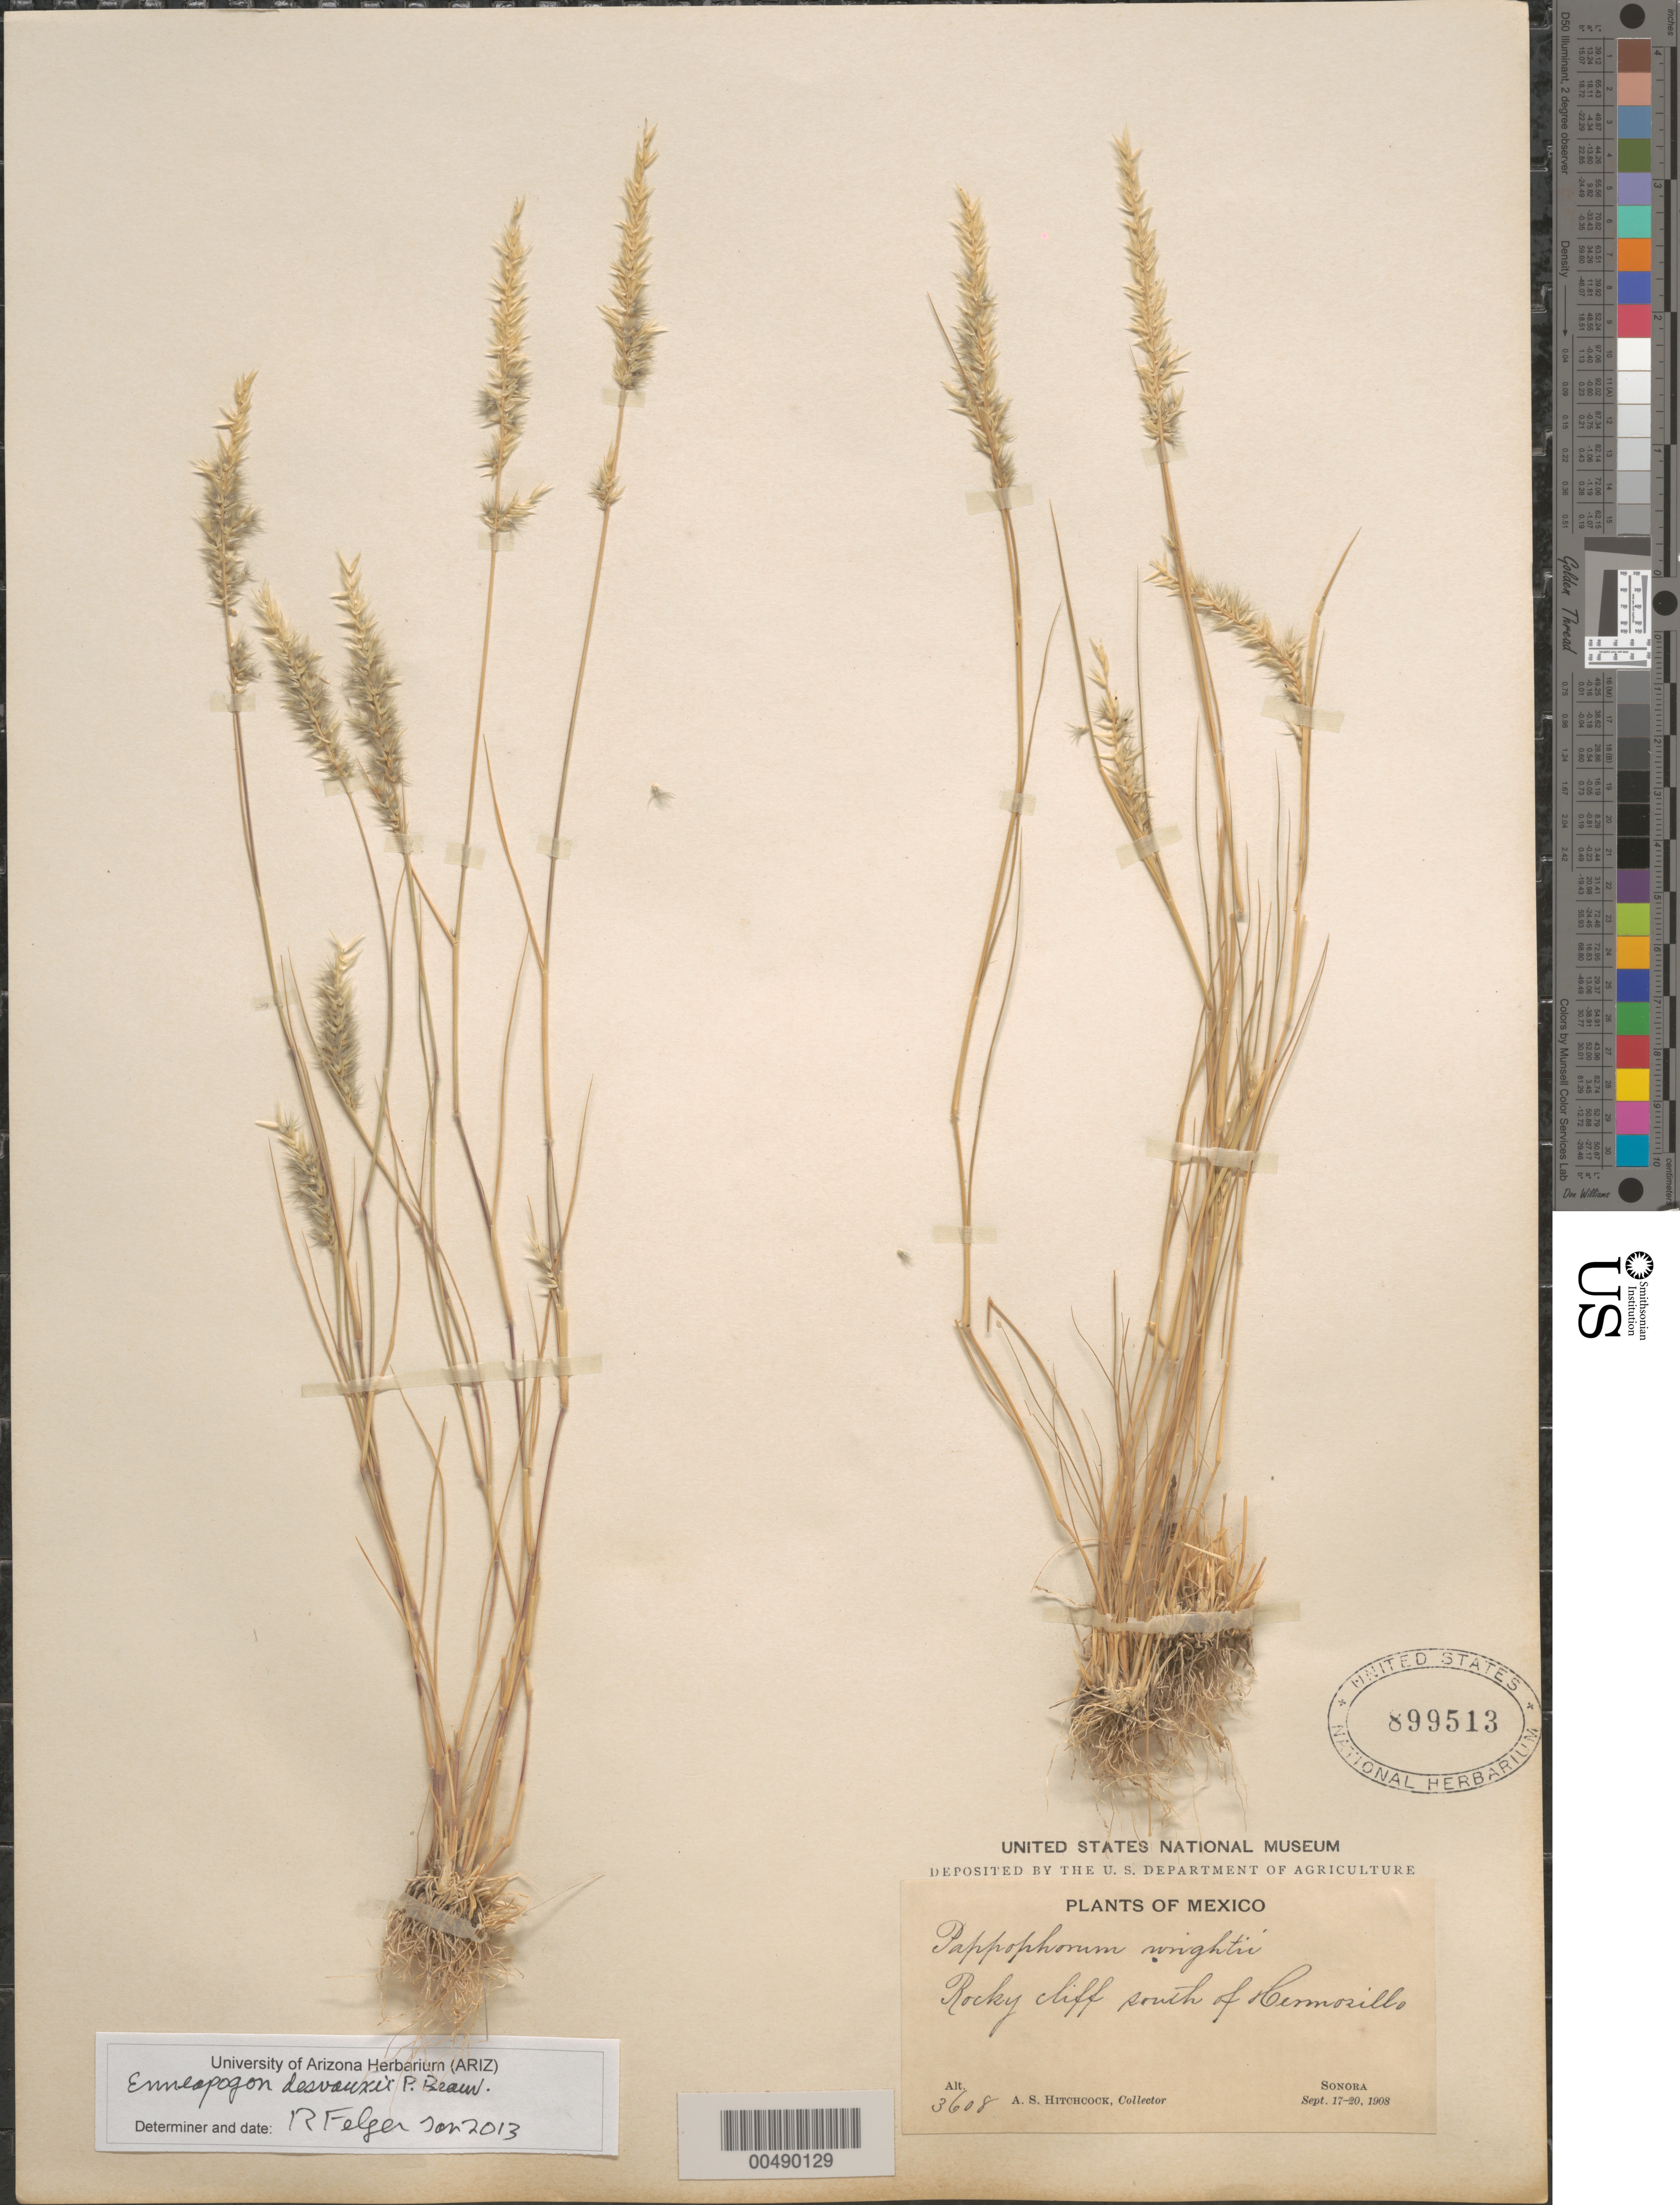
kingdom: Plantae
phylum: Tracheophyta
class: Liliopsida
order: Poales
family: Poaceae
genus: Enneapogon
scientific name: Enneapogon desvauxii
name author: P. Beauv.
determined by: Felger, R. S.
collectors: A. S. Hitchcock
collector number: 3608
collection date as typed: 17 Sep 1908 to 20 Sep 1908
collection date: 1908-09-17/1908-09-20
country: Mexico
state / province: Sonora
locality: S of Hermosillo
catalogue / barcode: US 899513